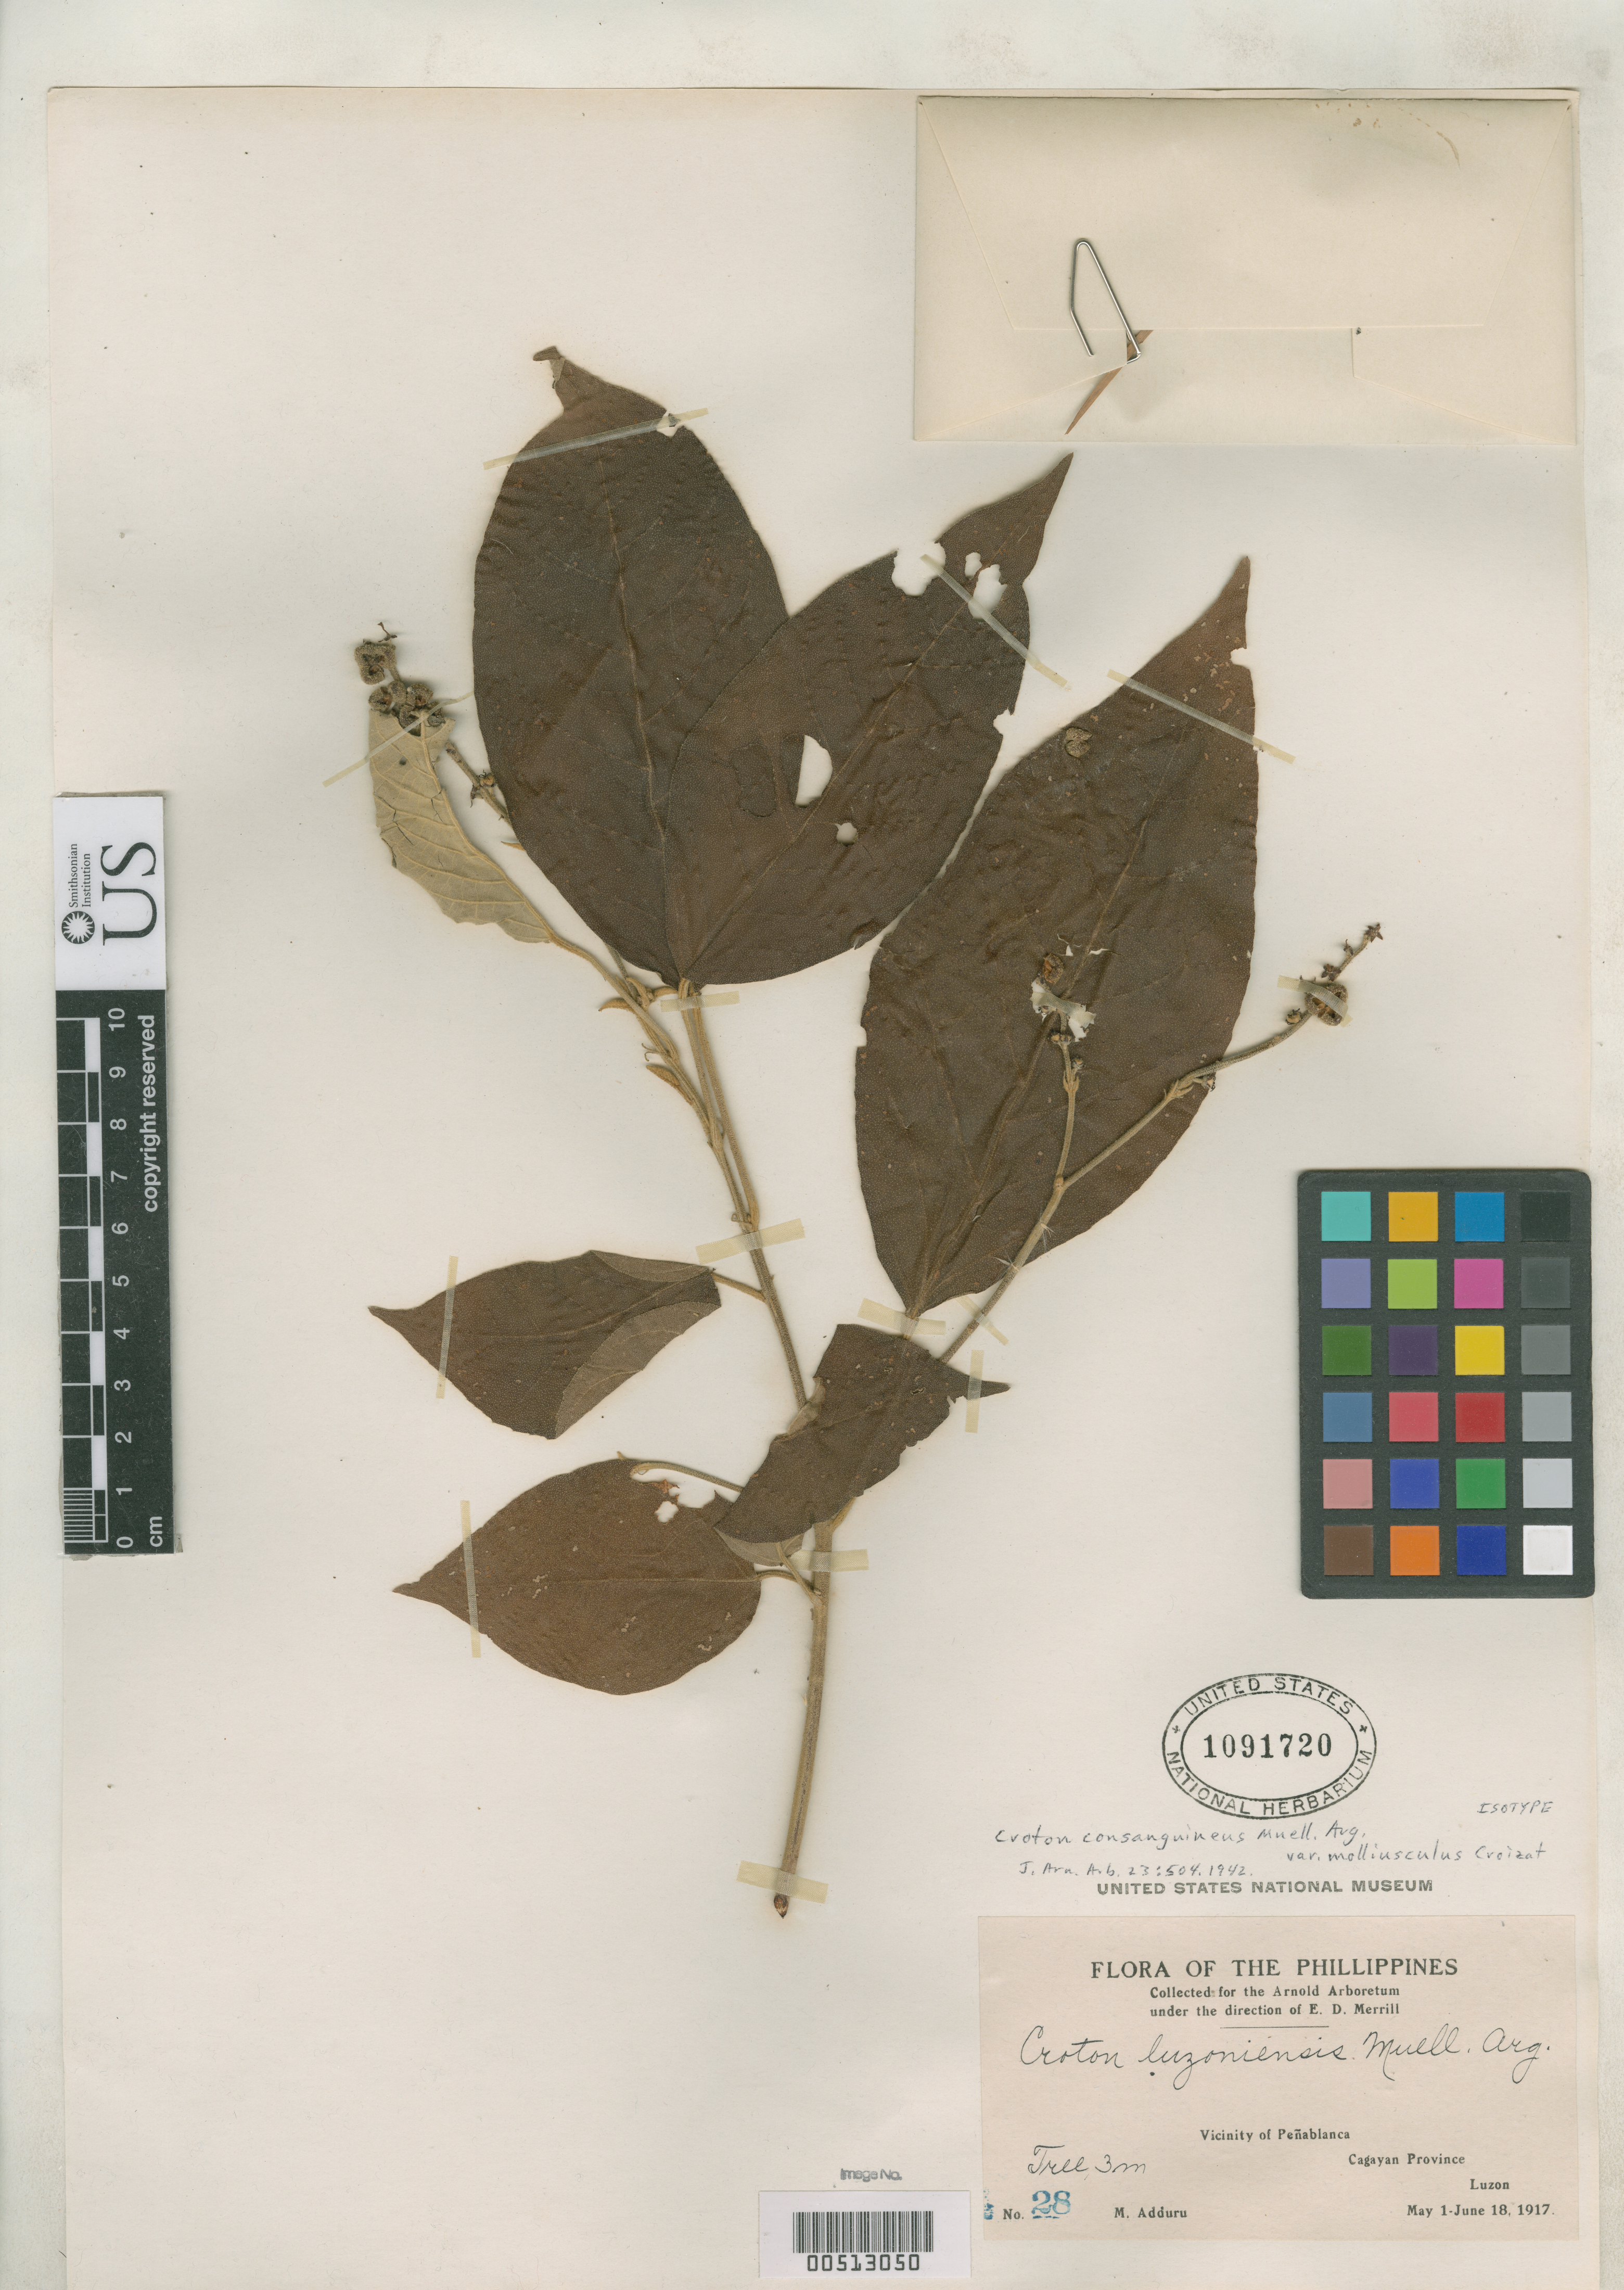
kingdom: Plantae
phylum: Tracheophyta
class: Magnoliopsida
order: Malpighiales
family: Euphorbiaceae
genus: Croton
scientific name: Croton consanguineus var. molliusculus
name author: Croizat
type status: Isotype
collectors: M. Adduru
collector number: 28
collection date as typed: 01 May 1917 to 18 Jun 1917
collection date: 1917-05-01/1917-06-18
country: Philippines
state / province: Cagayan Valley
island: Luzon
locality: Vicinity of Peña Blanca. Cagayan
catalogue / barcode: US 1091720